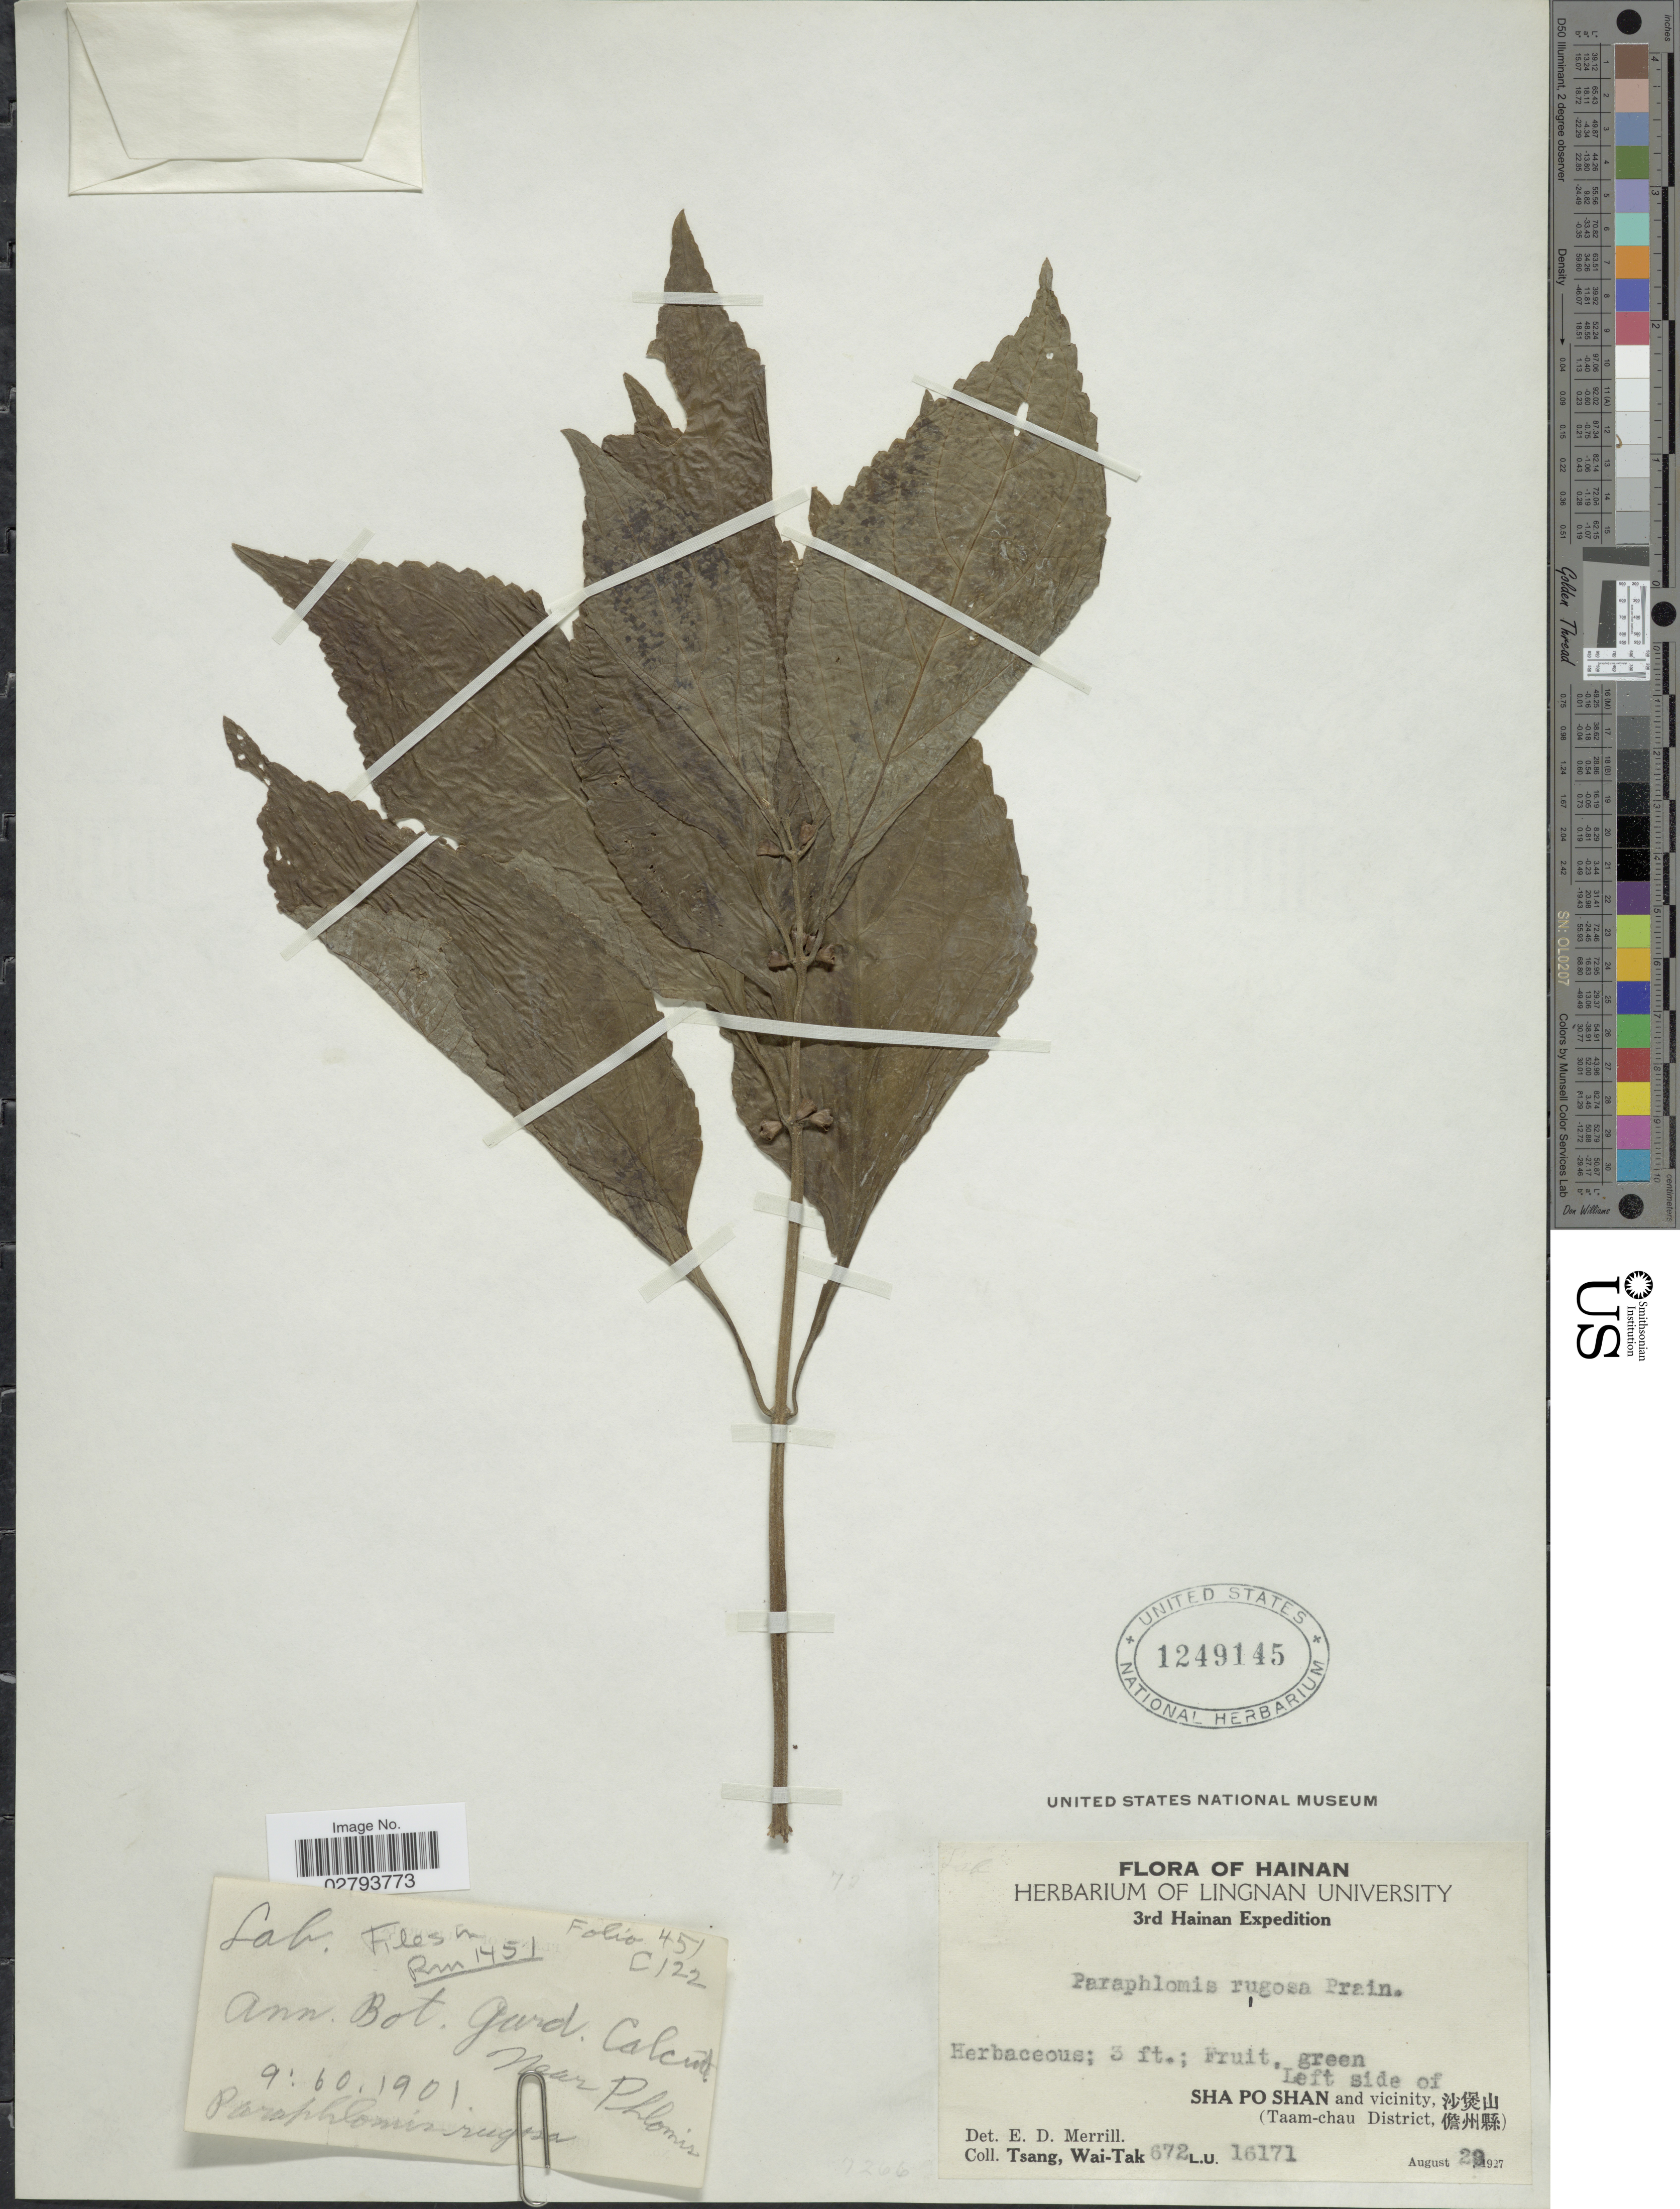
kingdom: Plantae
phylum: Tracheophyta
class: Magnoliopsida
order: Lamiales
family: Lamiaceae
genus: Paraphlomis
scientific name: Paraphlomis javanica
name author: (Blume) Prain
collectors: W. T. Tsang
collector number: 672/16171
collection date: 1927-08-23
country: China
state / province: Hainan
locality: Left side of Sha Po Shan and vicinity, (Taam-chau District).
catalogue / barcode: US 1249145